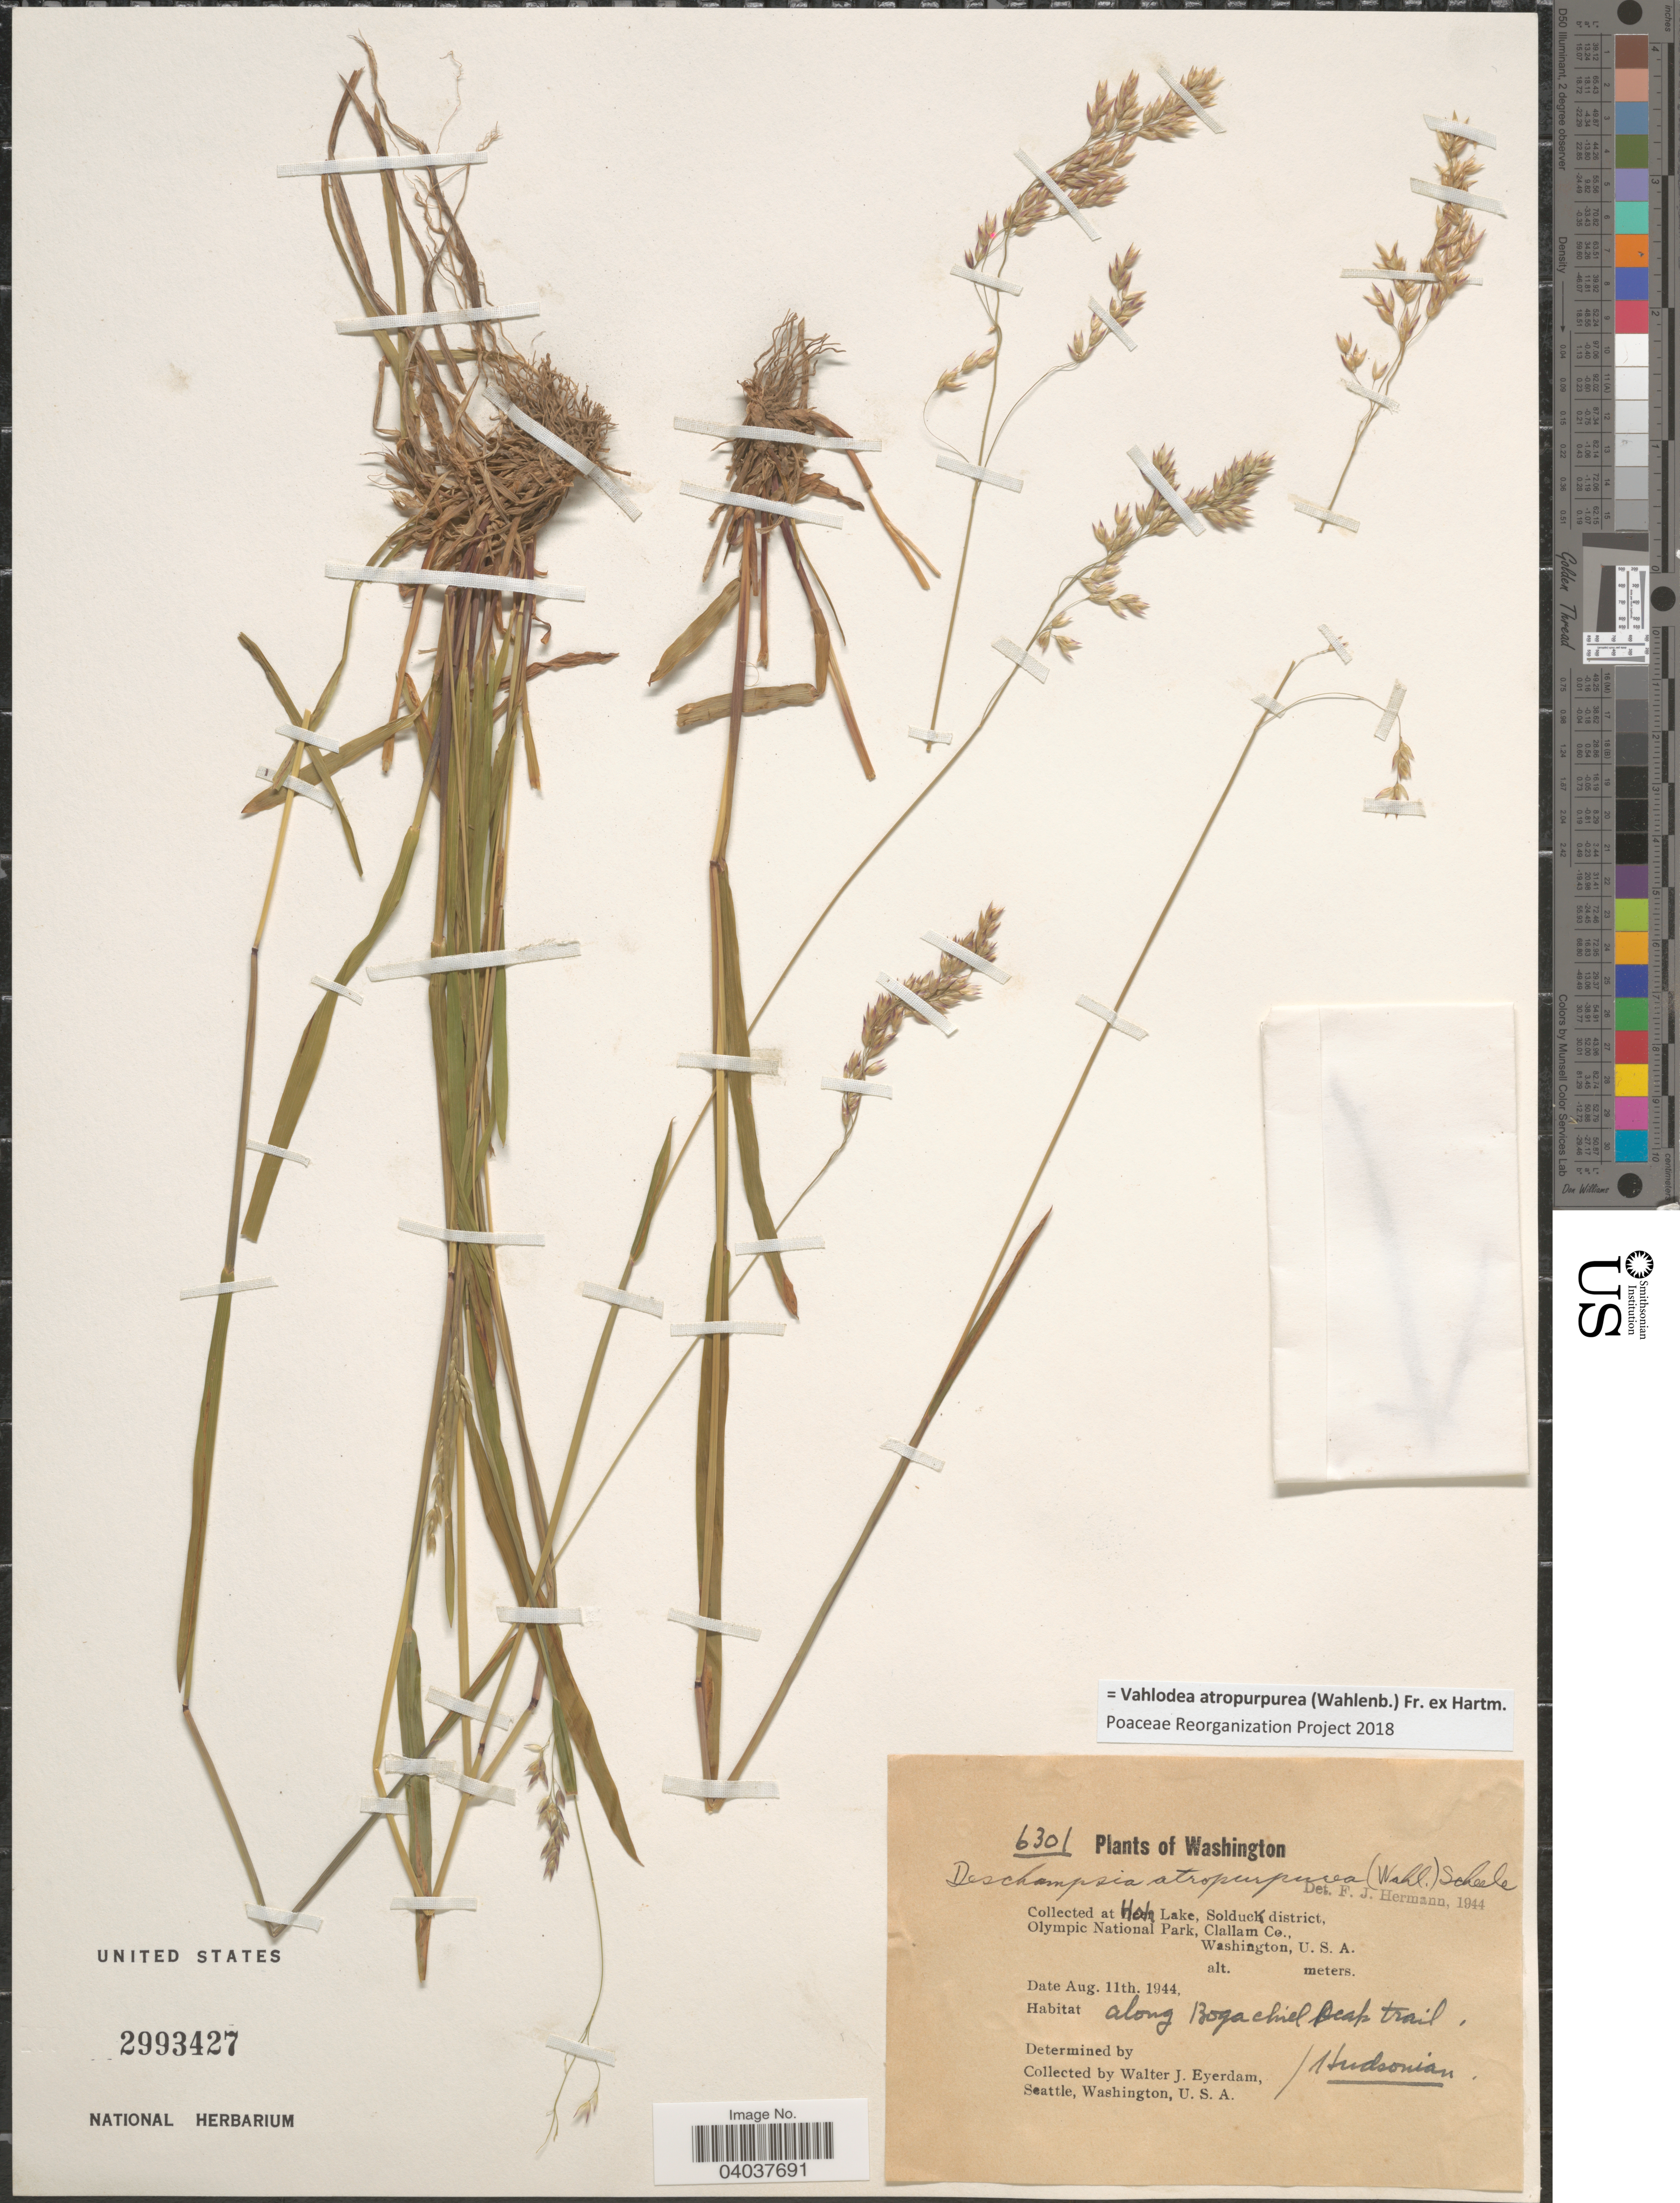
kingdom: Plantae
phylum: Tracheophyta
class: Liliopsida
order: Poales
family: Poaceae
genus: Vahlodea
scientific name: Vahlodea atropurpurea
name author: (Wahlenb.) Fr. ex Hartm.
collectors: W. J. Eyerdam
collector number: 6301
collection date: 1944-08-11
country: United States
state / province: Washington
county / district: Clallam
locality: At Hoh Lake, Solduck district, Olympic National Park, Clallam Co. Along Bogachiel Peak trail, Hudsonian.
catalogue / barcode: US 2993427